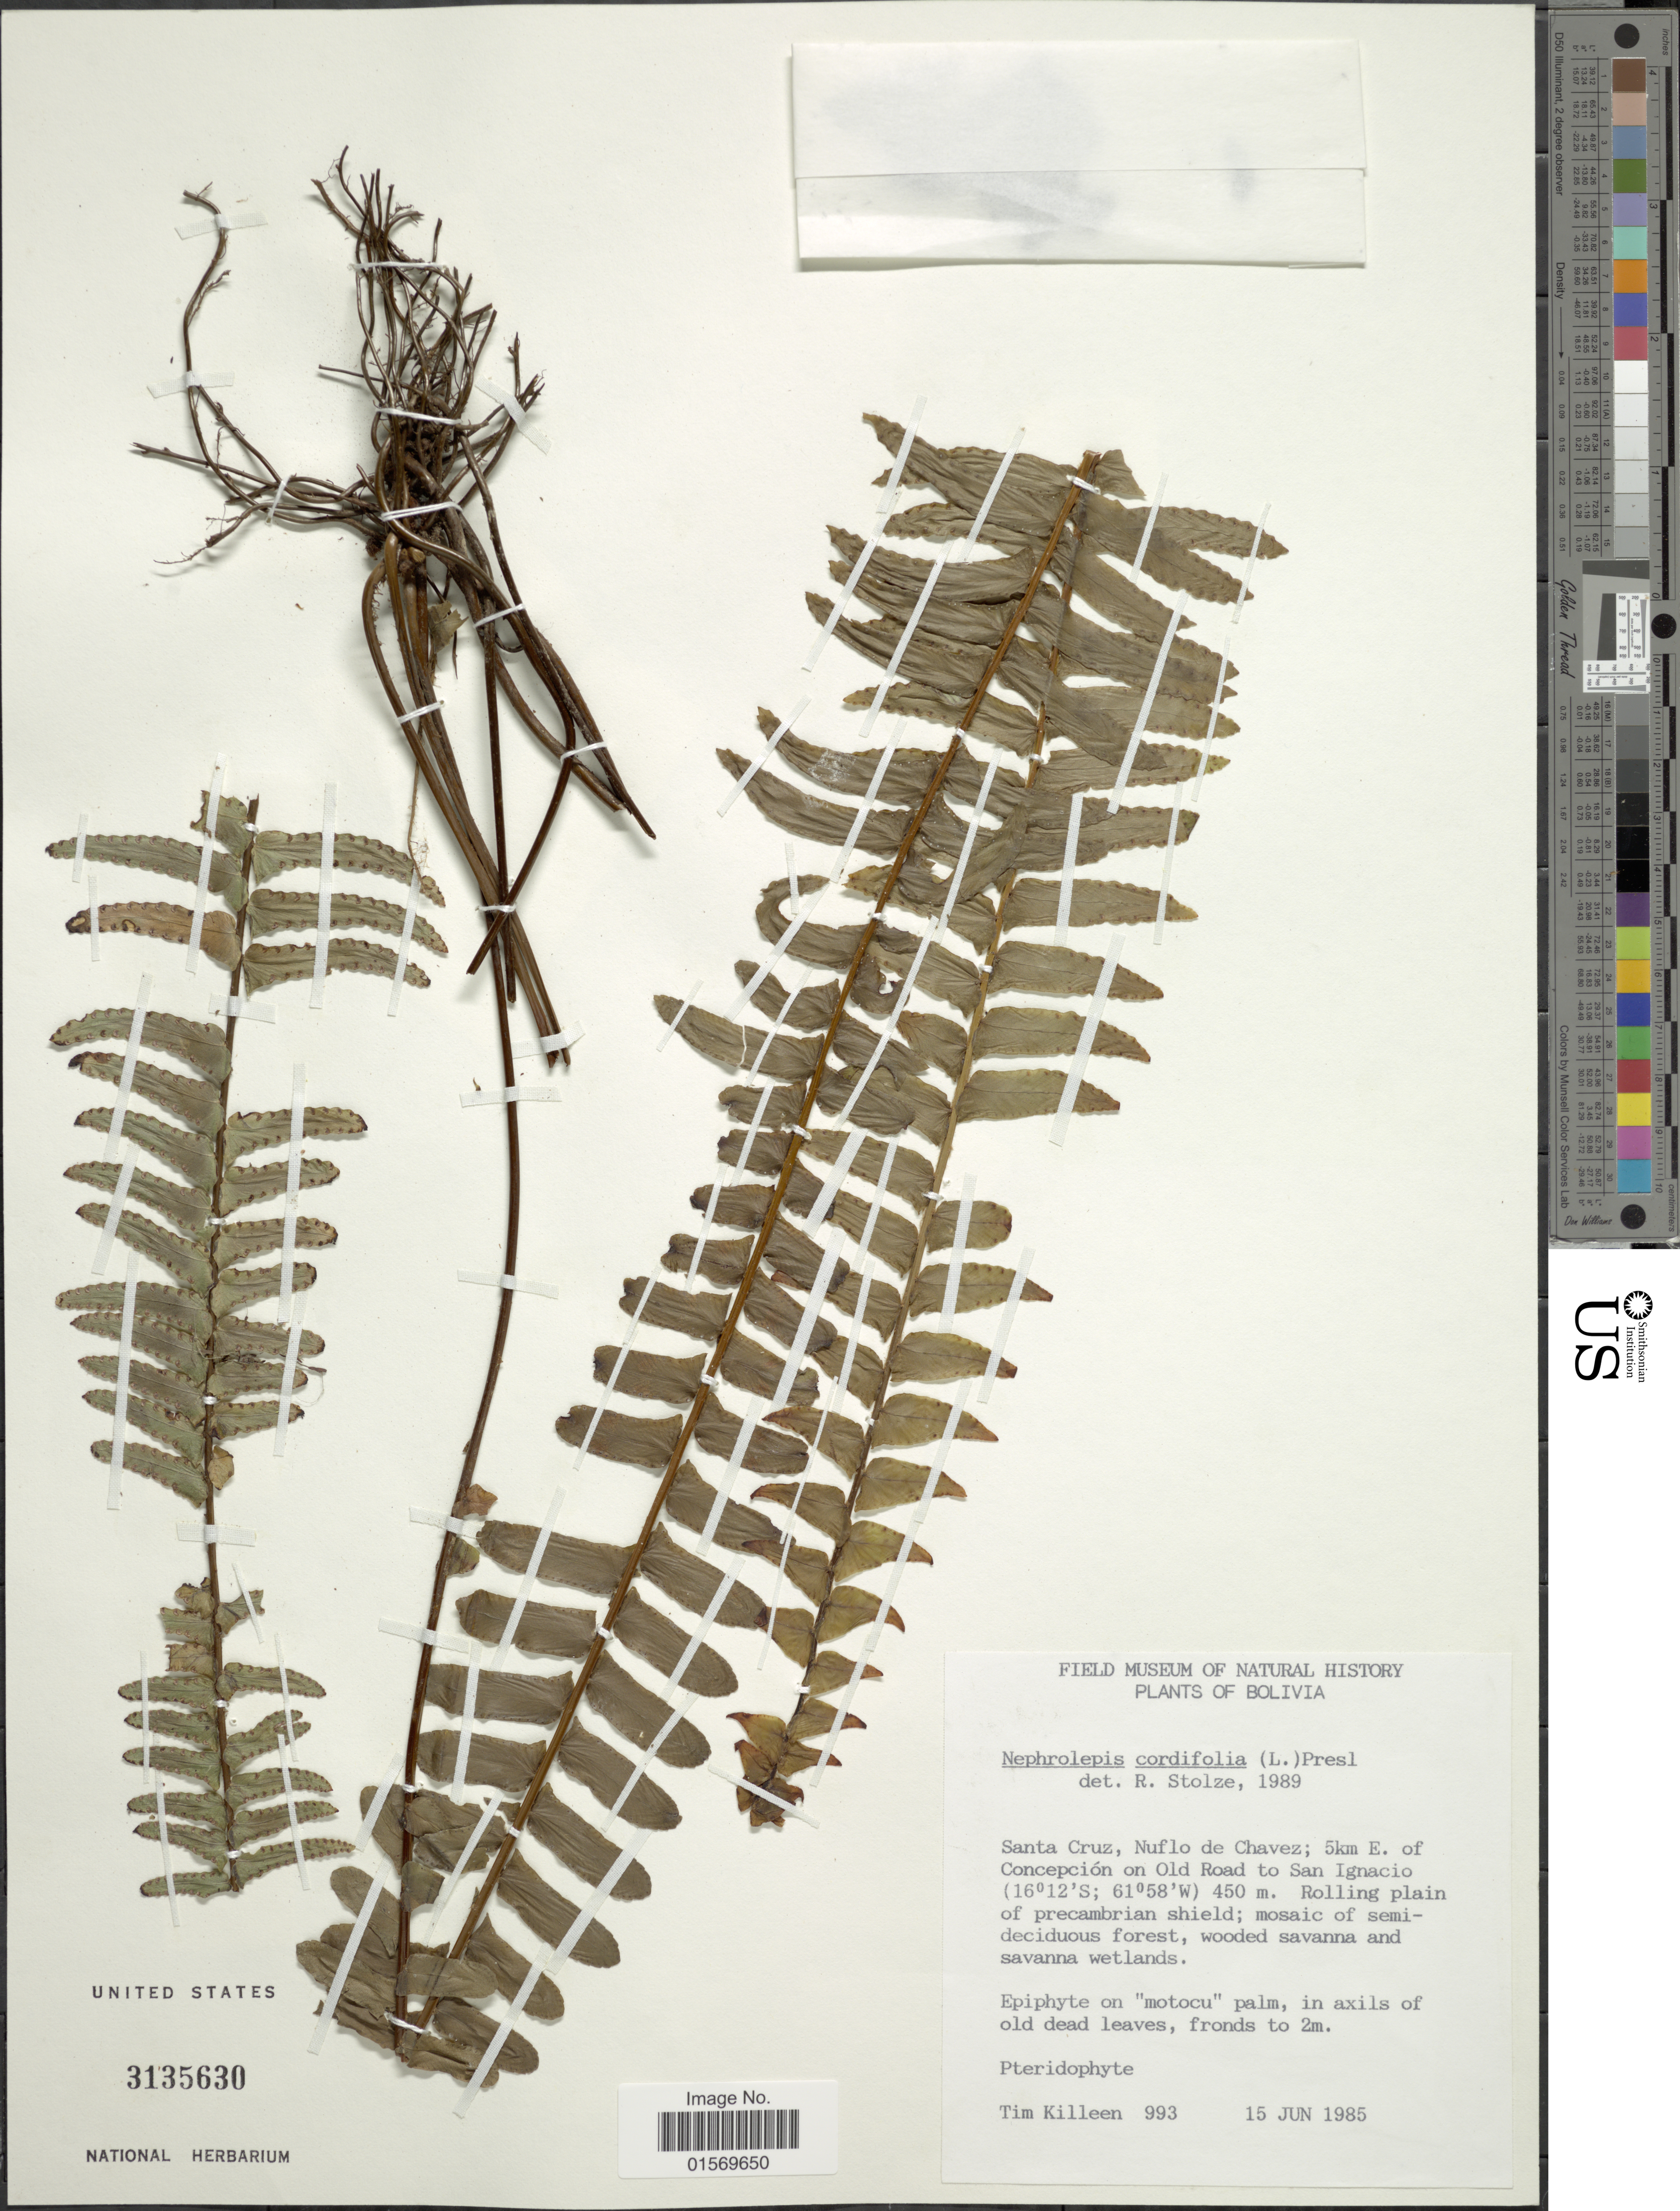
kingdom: Plantae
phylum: Tracheophyta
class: Polypodiopsida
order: Polypodiales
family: Nephrolepidaceae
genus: Nephrolepis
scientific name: Nephrolepis cordifolia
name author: (L.) C. Presl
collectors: T. J. Killeen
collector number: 993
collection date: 1985-06-15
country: Bolivia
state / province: Santa Cruz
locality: Nuflo de Chavez; 5 km E. of Concepción on Old Road to San Ignacio.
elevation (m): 450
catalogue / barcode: US 3135630